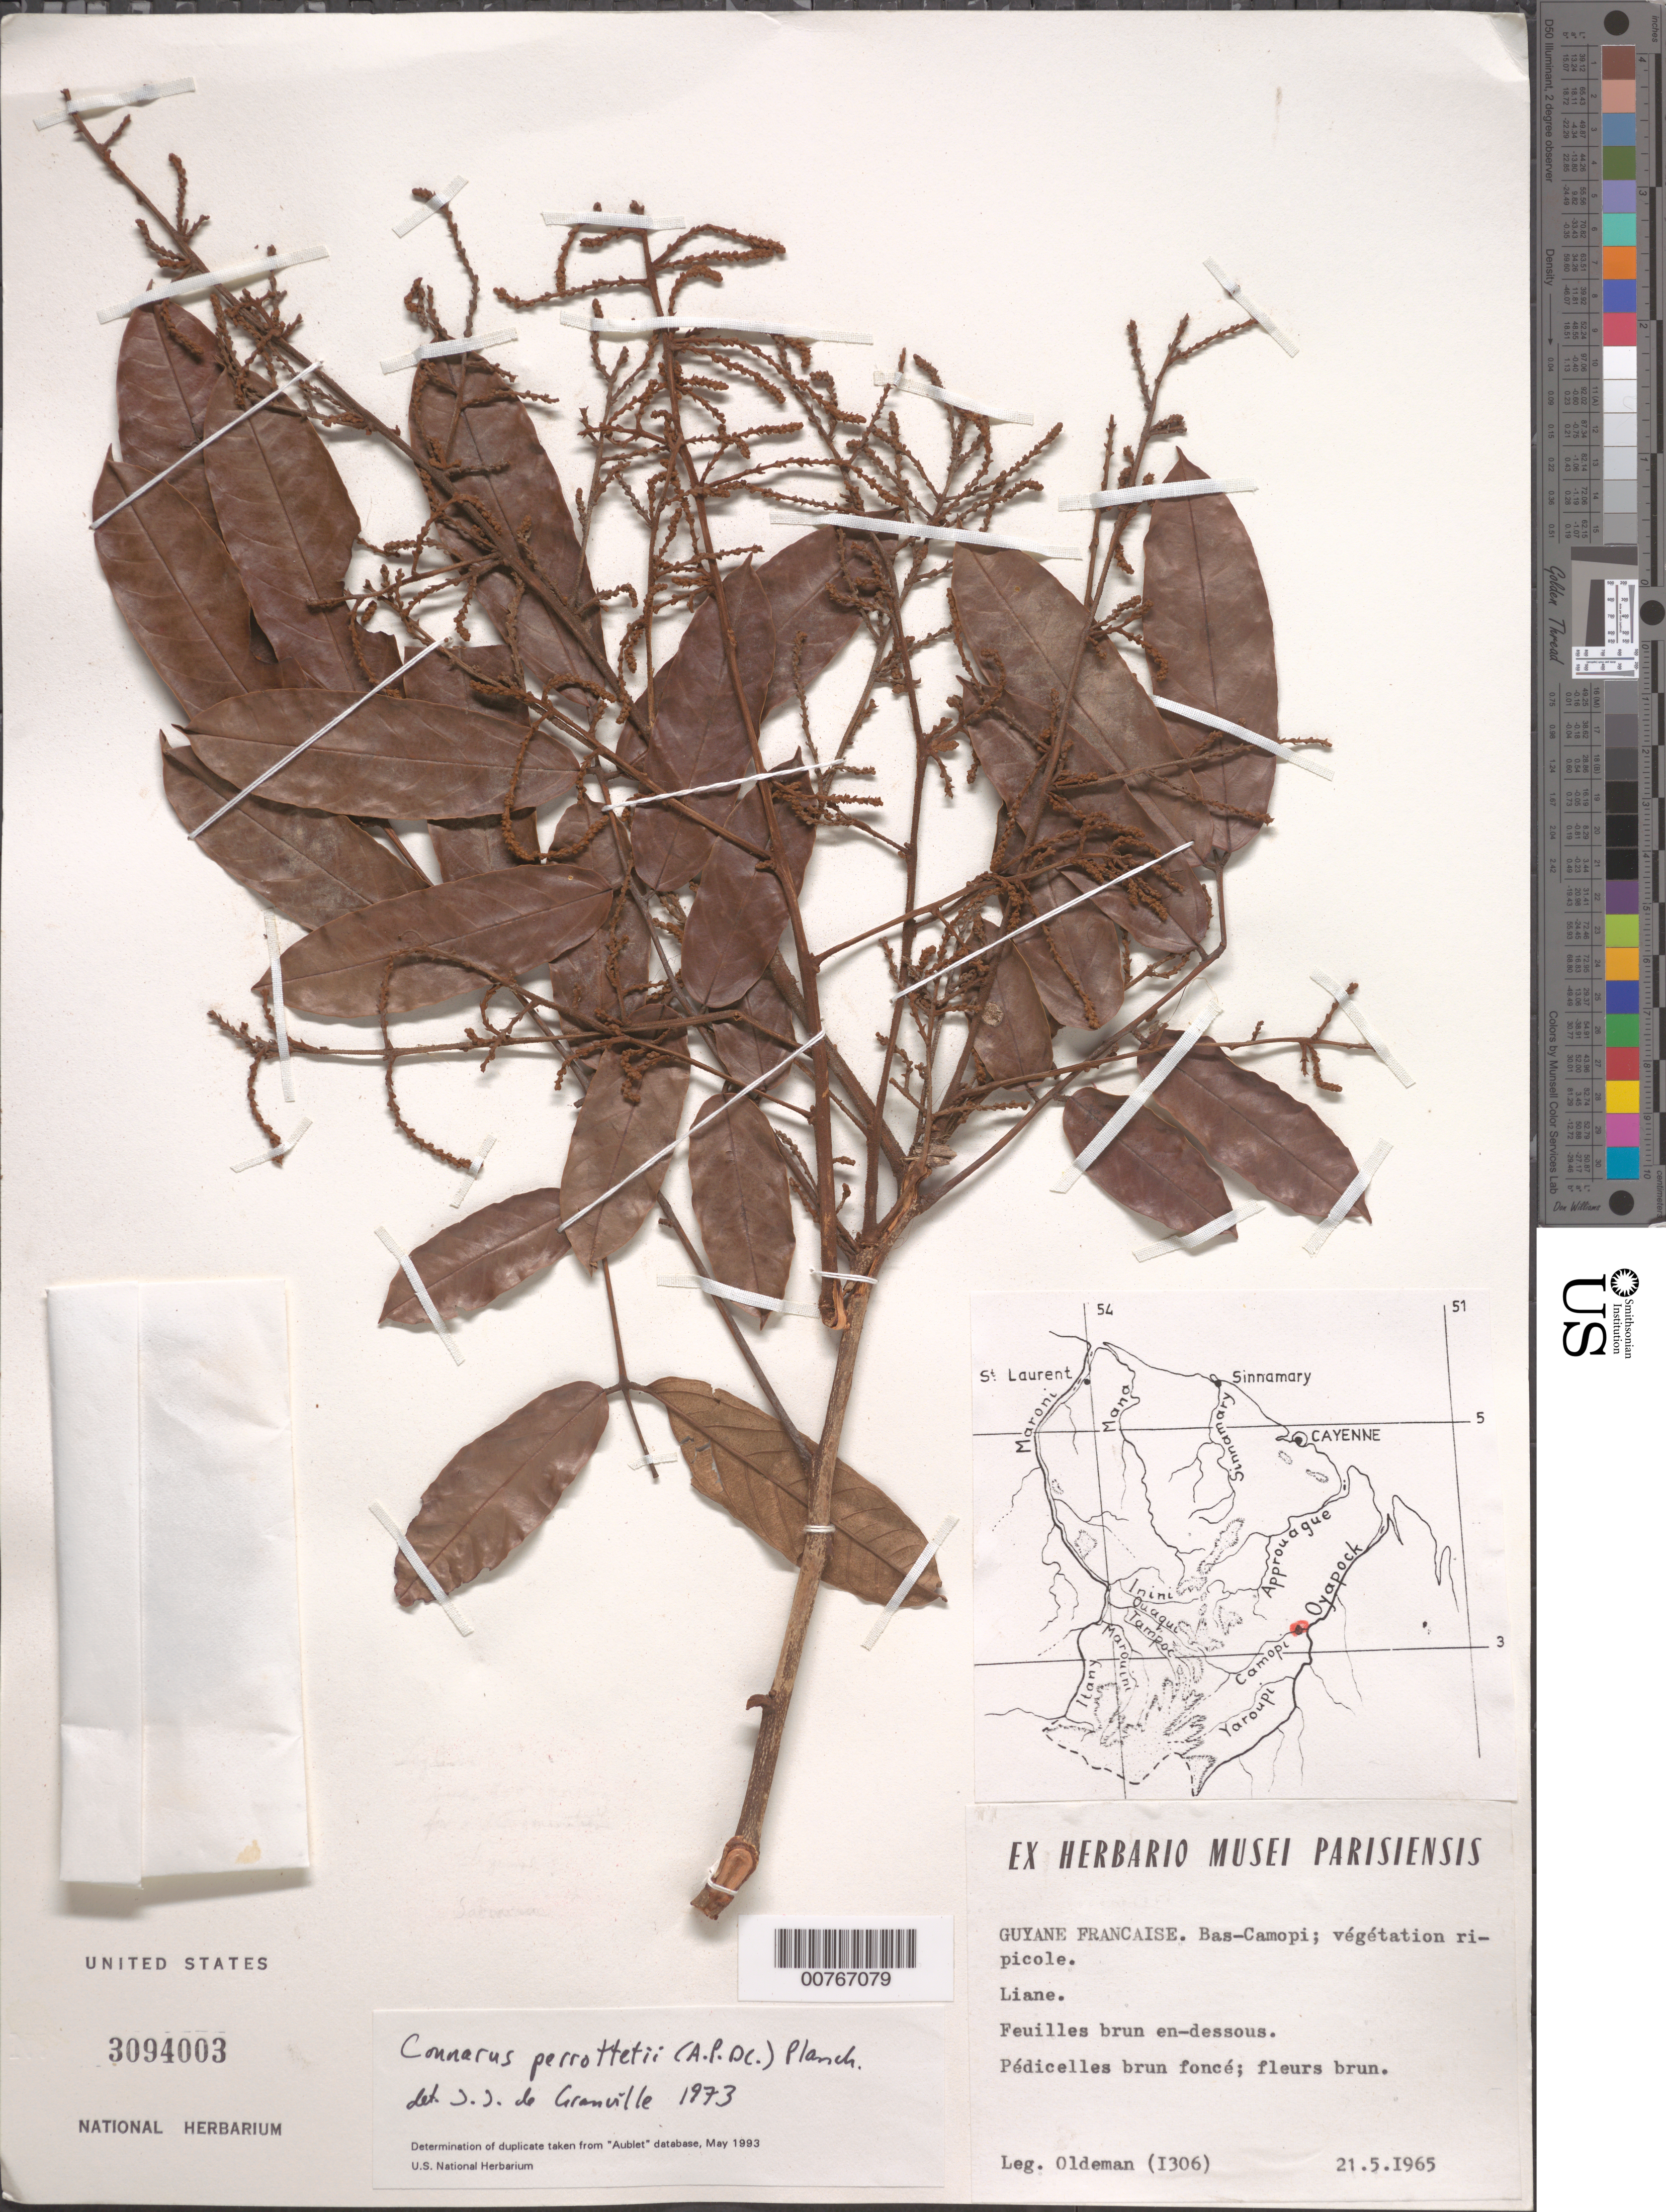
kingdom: Plantae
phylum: Tracheophyta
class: Magnoliopsida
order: Oxalidales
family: Connaraceae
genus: Connarus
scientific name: Connarus perrottetii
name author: (DC.) Planch.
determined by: Granville, J. J. de, (CAY), Institut de Recherche pour le Developpement (IRD) (FRENCH GUIANA)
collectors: R. Oldeman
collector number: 1306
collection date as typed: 21-May-65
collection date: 1965-05-21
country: French Guiana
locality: Rivière Bas-Camopi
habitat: Riparian vegetation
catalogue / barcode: US 3094003